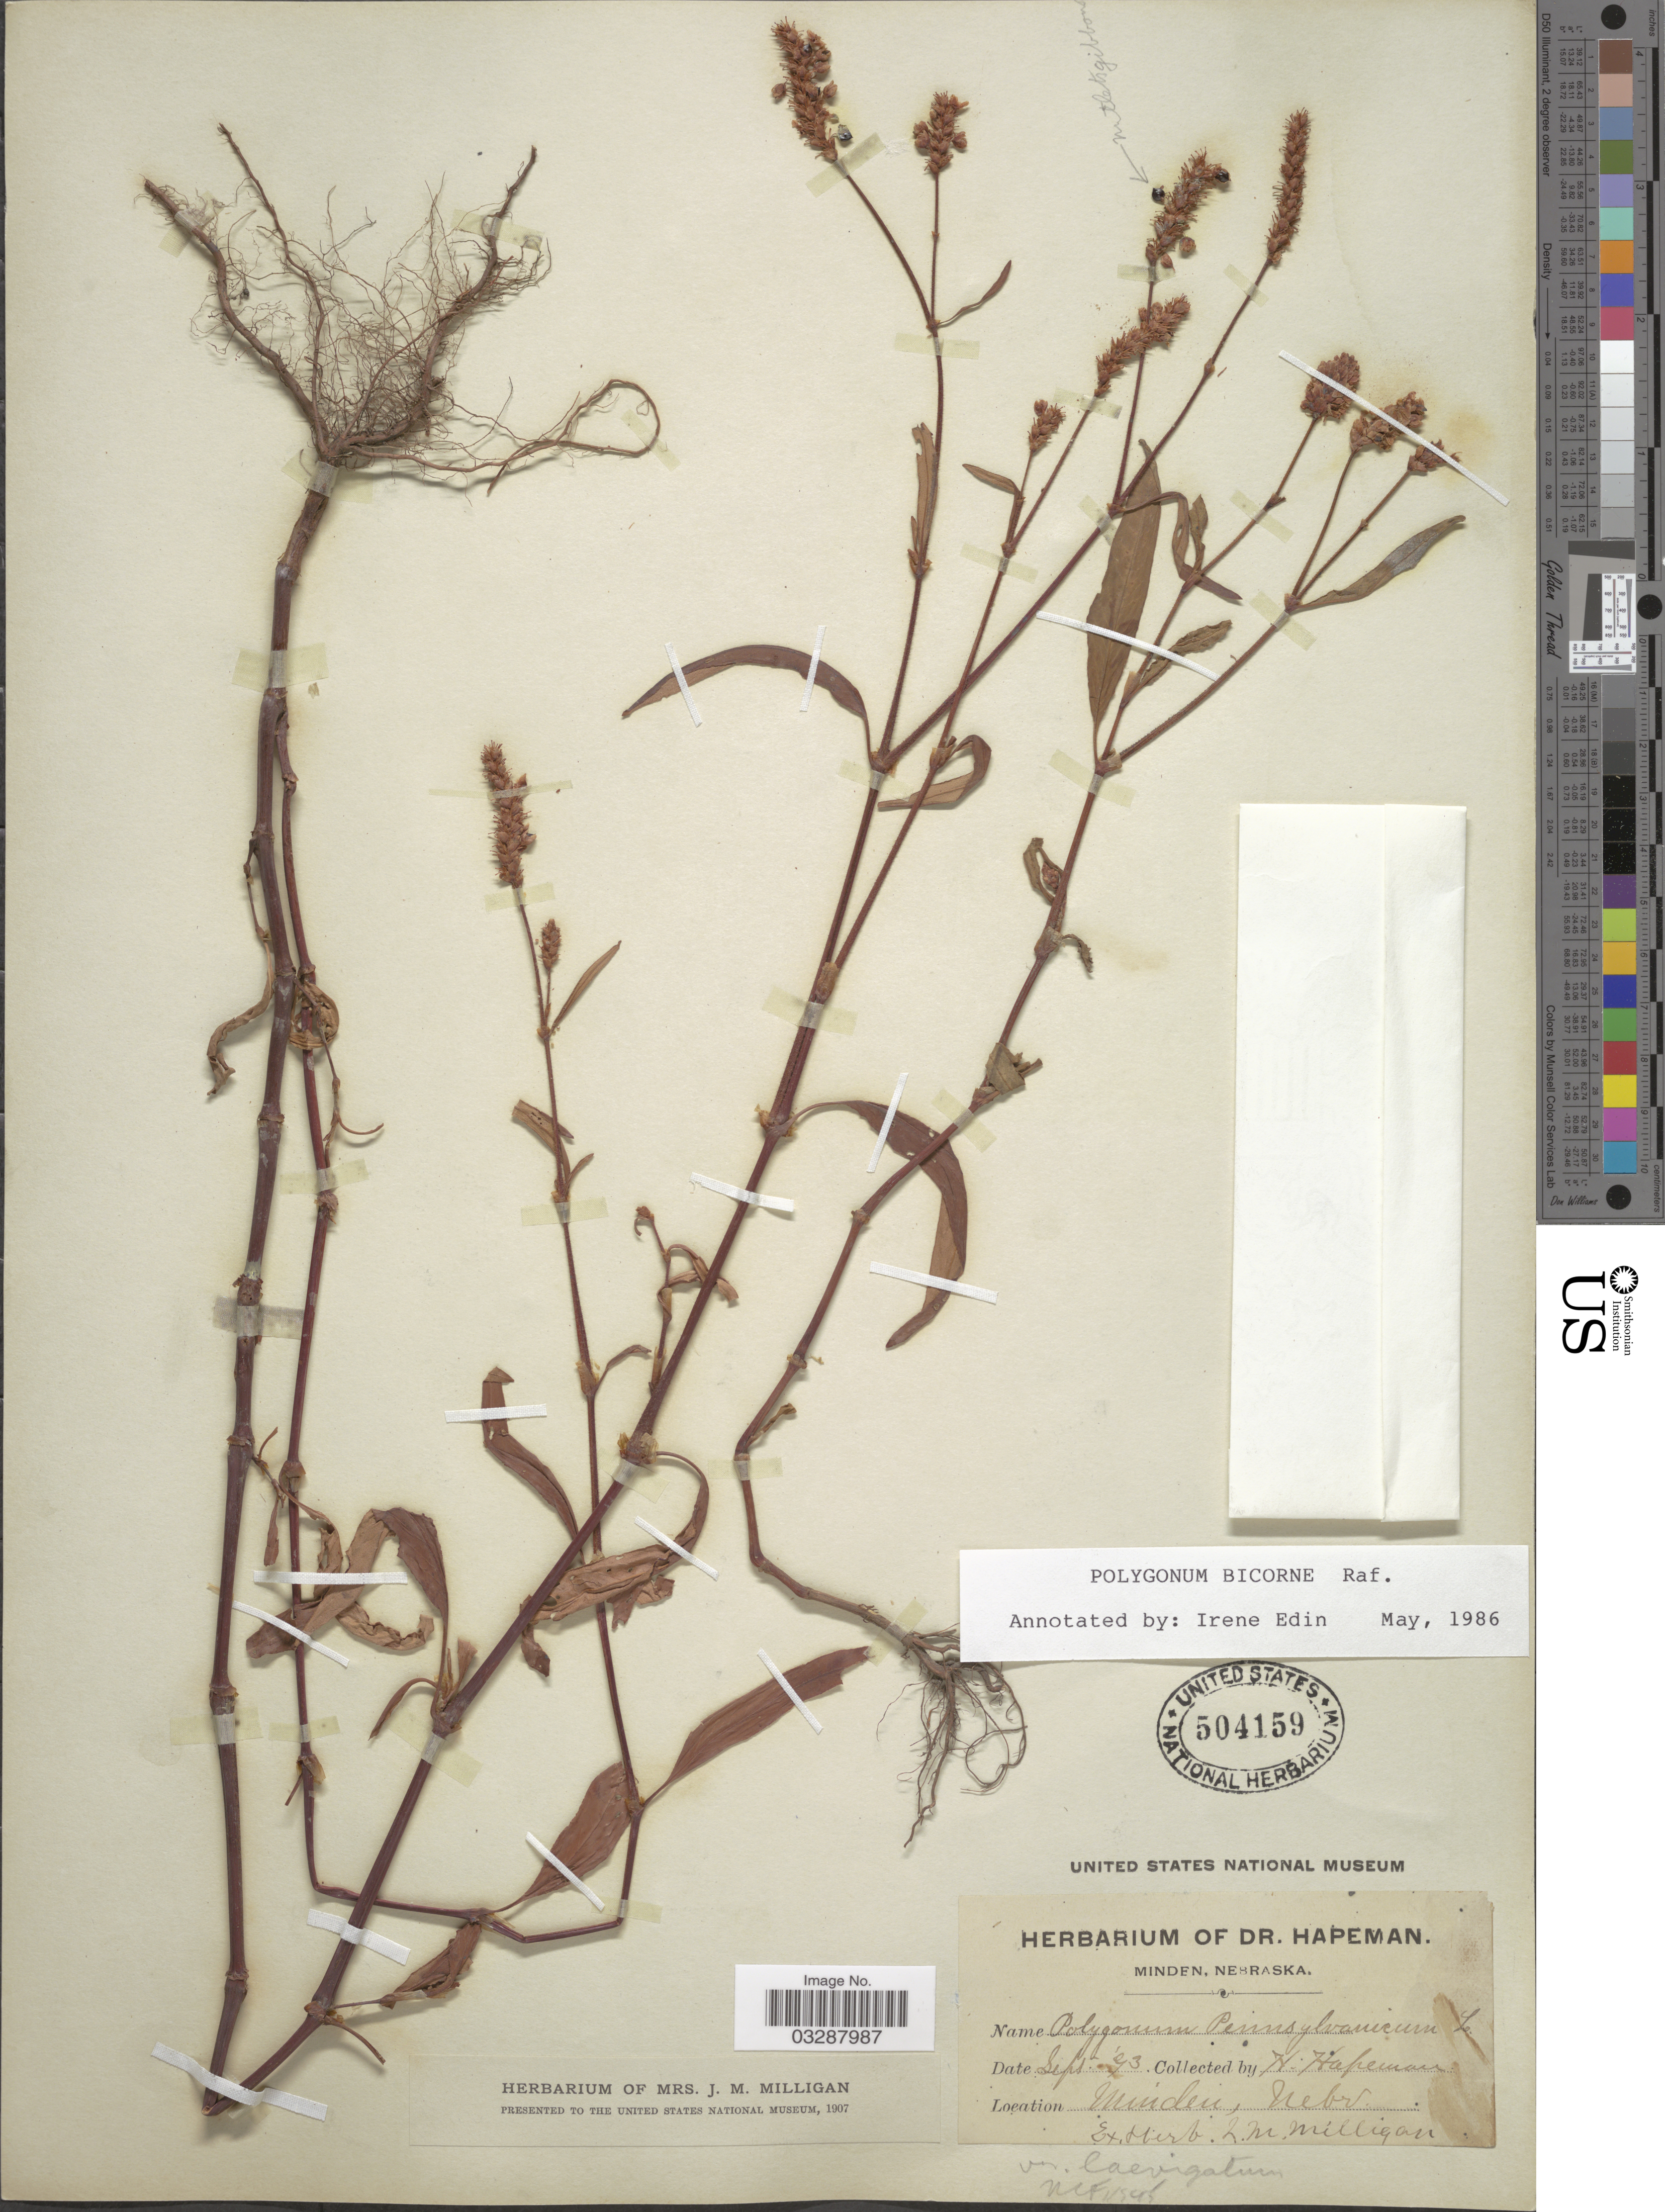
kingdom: Plantae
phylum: Tracheophyta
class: Magnoliopsida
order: Caryophyllales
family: Polygonaceae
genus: Persicaria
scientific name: Persicaria bicornis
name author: (Raf.) Nieuwl.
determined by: Atha, D. E.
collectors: H. Hapeman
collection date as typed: Transcribed d/m/y: /9/93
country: United States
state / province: Nebraska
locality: Minden.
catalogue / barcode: US 504159